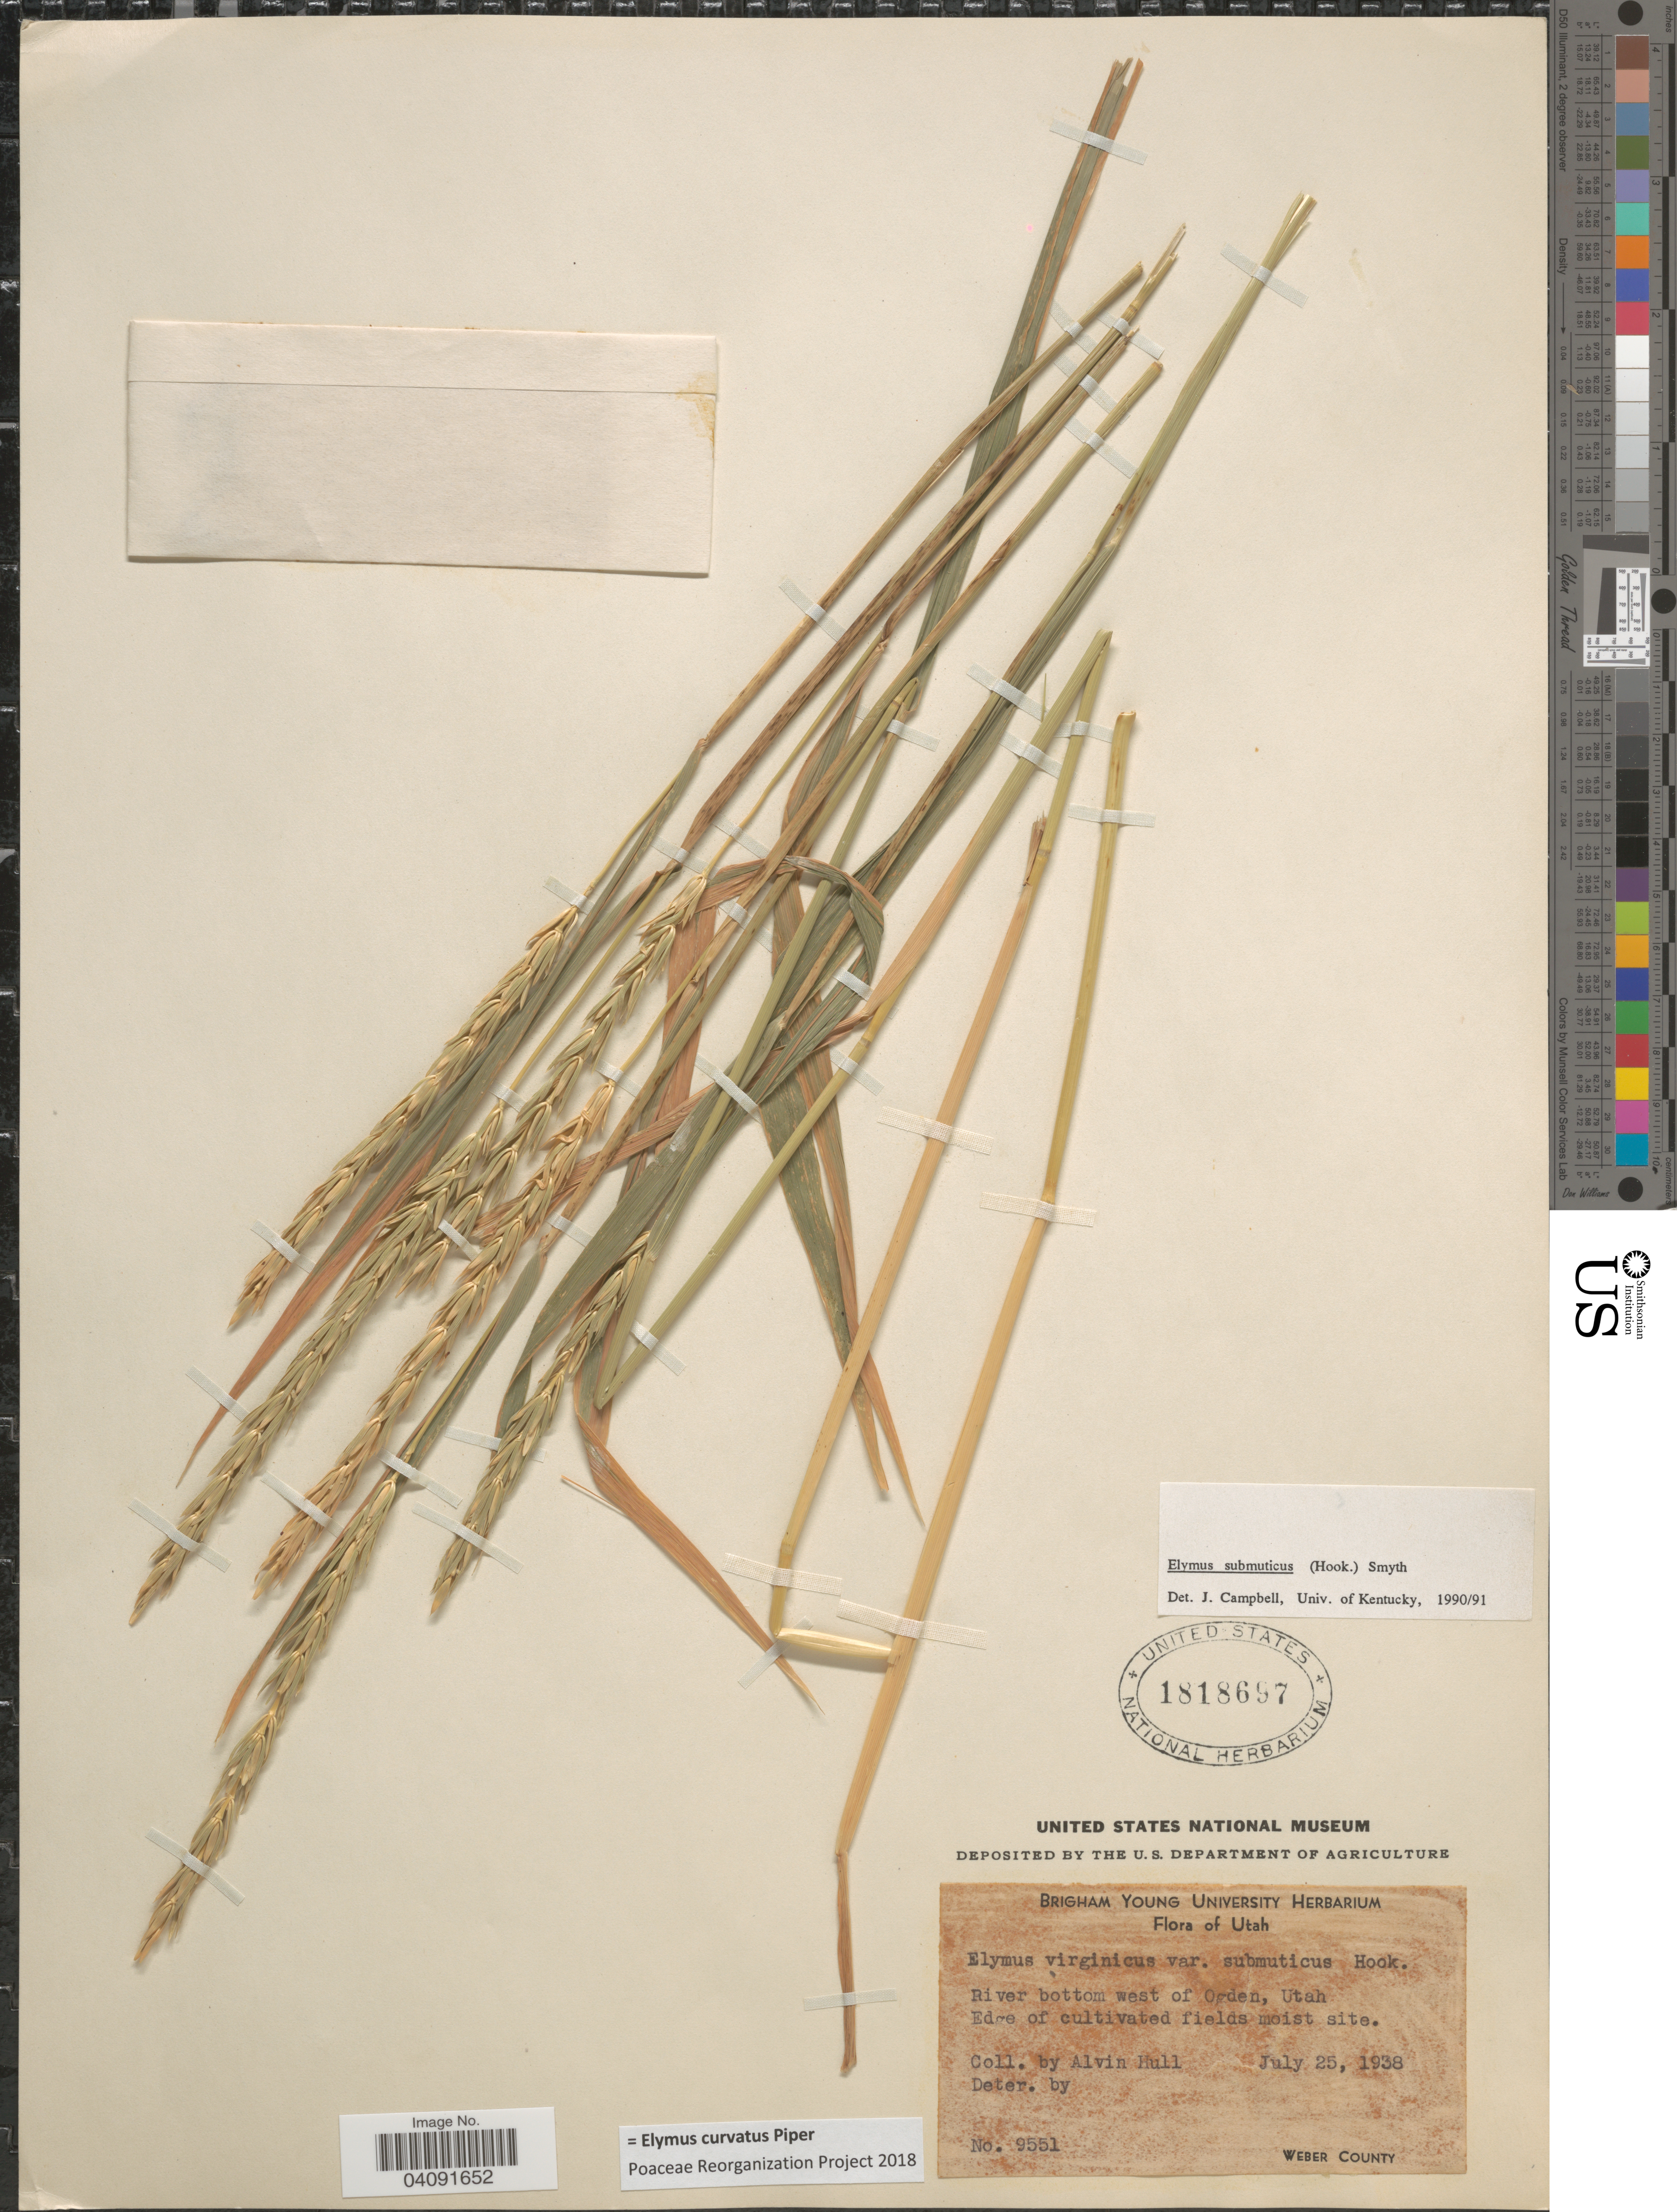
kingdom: Plantae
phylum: Tracheophyta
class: Liliopsida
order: Poales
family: Poaceae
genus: Elymus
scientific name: Elymus curvatus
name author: Piper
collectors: A. Hull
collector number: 9551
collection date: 1938-07-25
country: United States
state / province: Utah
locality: River bottom west of Ogden. Weber County.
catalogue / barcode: US 1818697